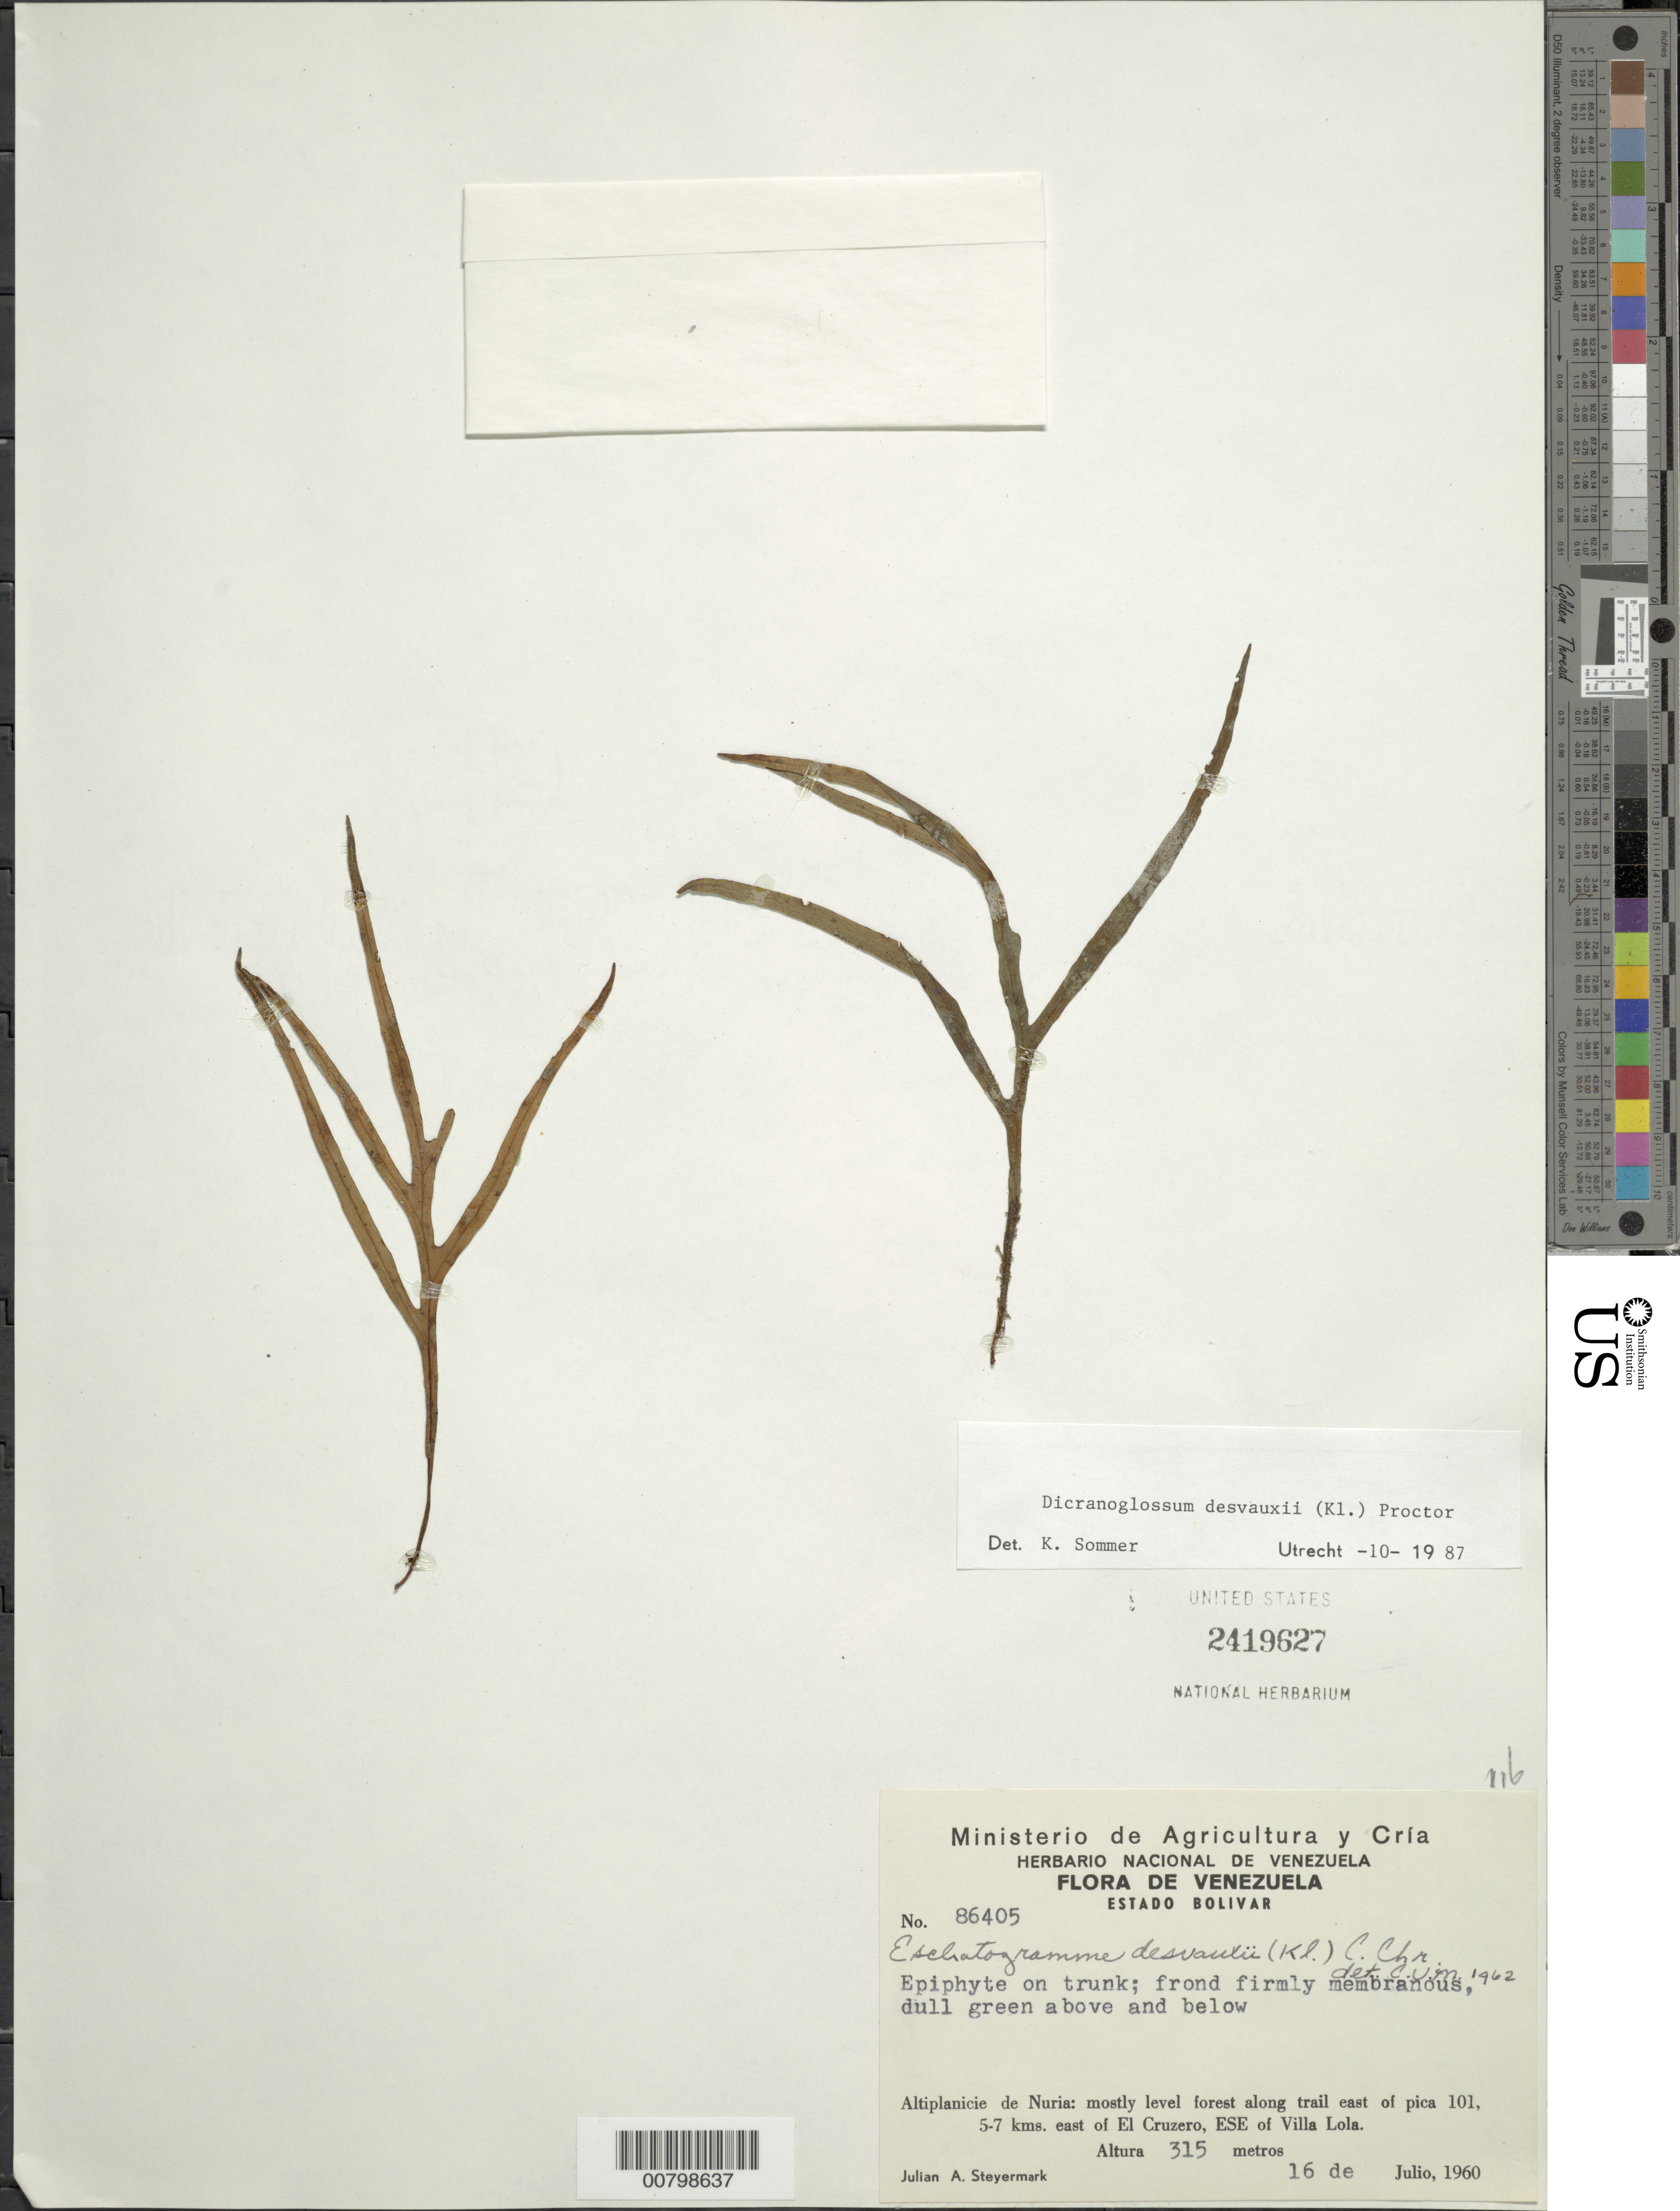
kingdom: Plantae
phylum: Tracheophyta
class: Polypodiopsida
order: Polypodiales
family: Polypodiaceae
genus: Pleopeltis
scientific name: Pleopeltis desvauxii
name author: (Klotzsch) Salino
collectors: J. Steyermark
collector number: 86405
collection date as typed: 16-Jul-60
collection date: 1960-07-16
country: Venezuela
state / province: Bolívar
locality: Altiplanicie de Nuria, trail E of pk 101, 5-7 km E of El Cruzero, ESE of Villa Lola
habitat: Mostly level forest along trail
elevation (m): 315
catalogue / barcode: US 2419627